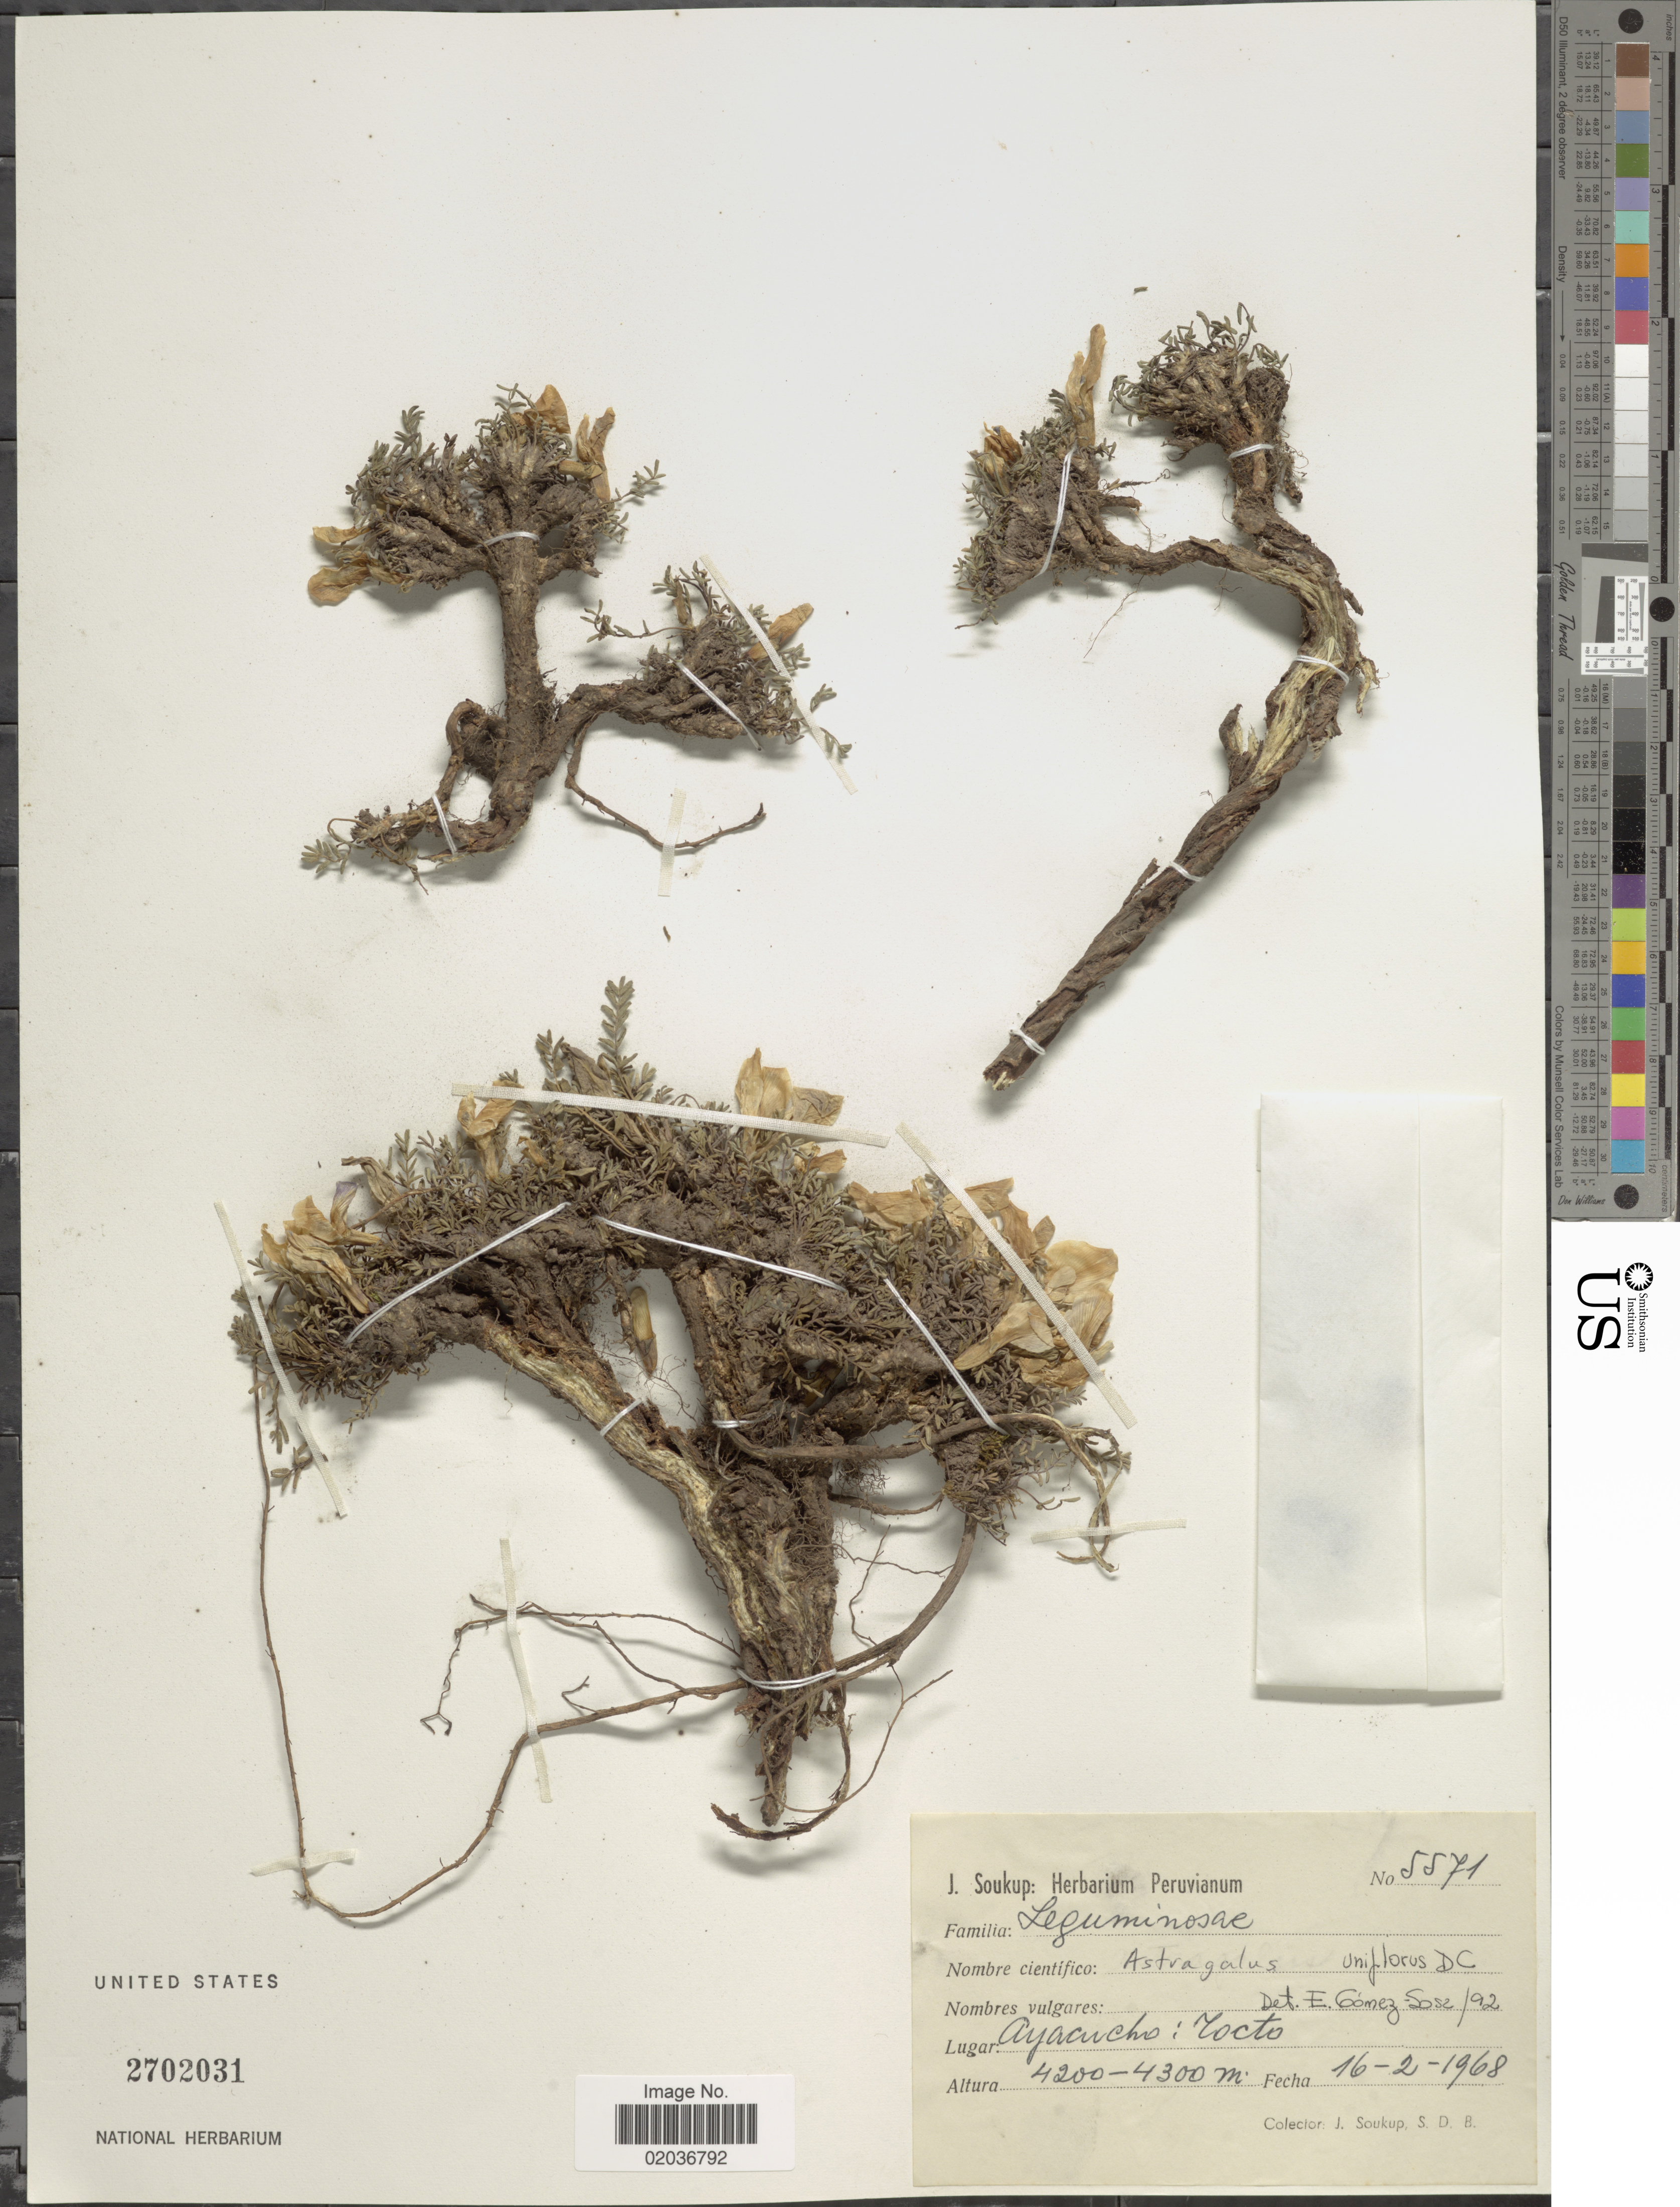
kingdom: Plantae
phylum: Tracheophyta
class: Magnoliopsida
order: Fabales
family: Fabaceae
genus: Astragalus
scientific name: Astragalus uniflorus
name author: DC.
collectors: J. Soukup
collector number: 5571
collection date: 1968-02-16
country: Peru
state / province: Ayacucho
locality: Tocto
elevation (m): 4200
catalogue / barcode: US 2702031